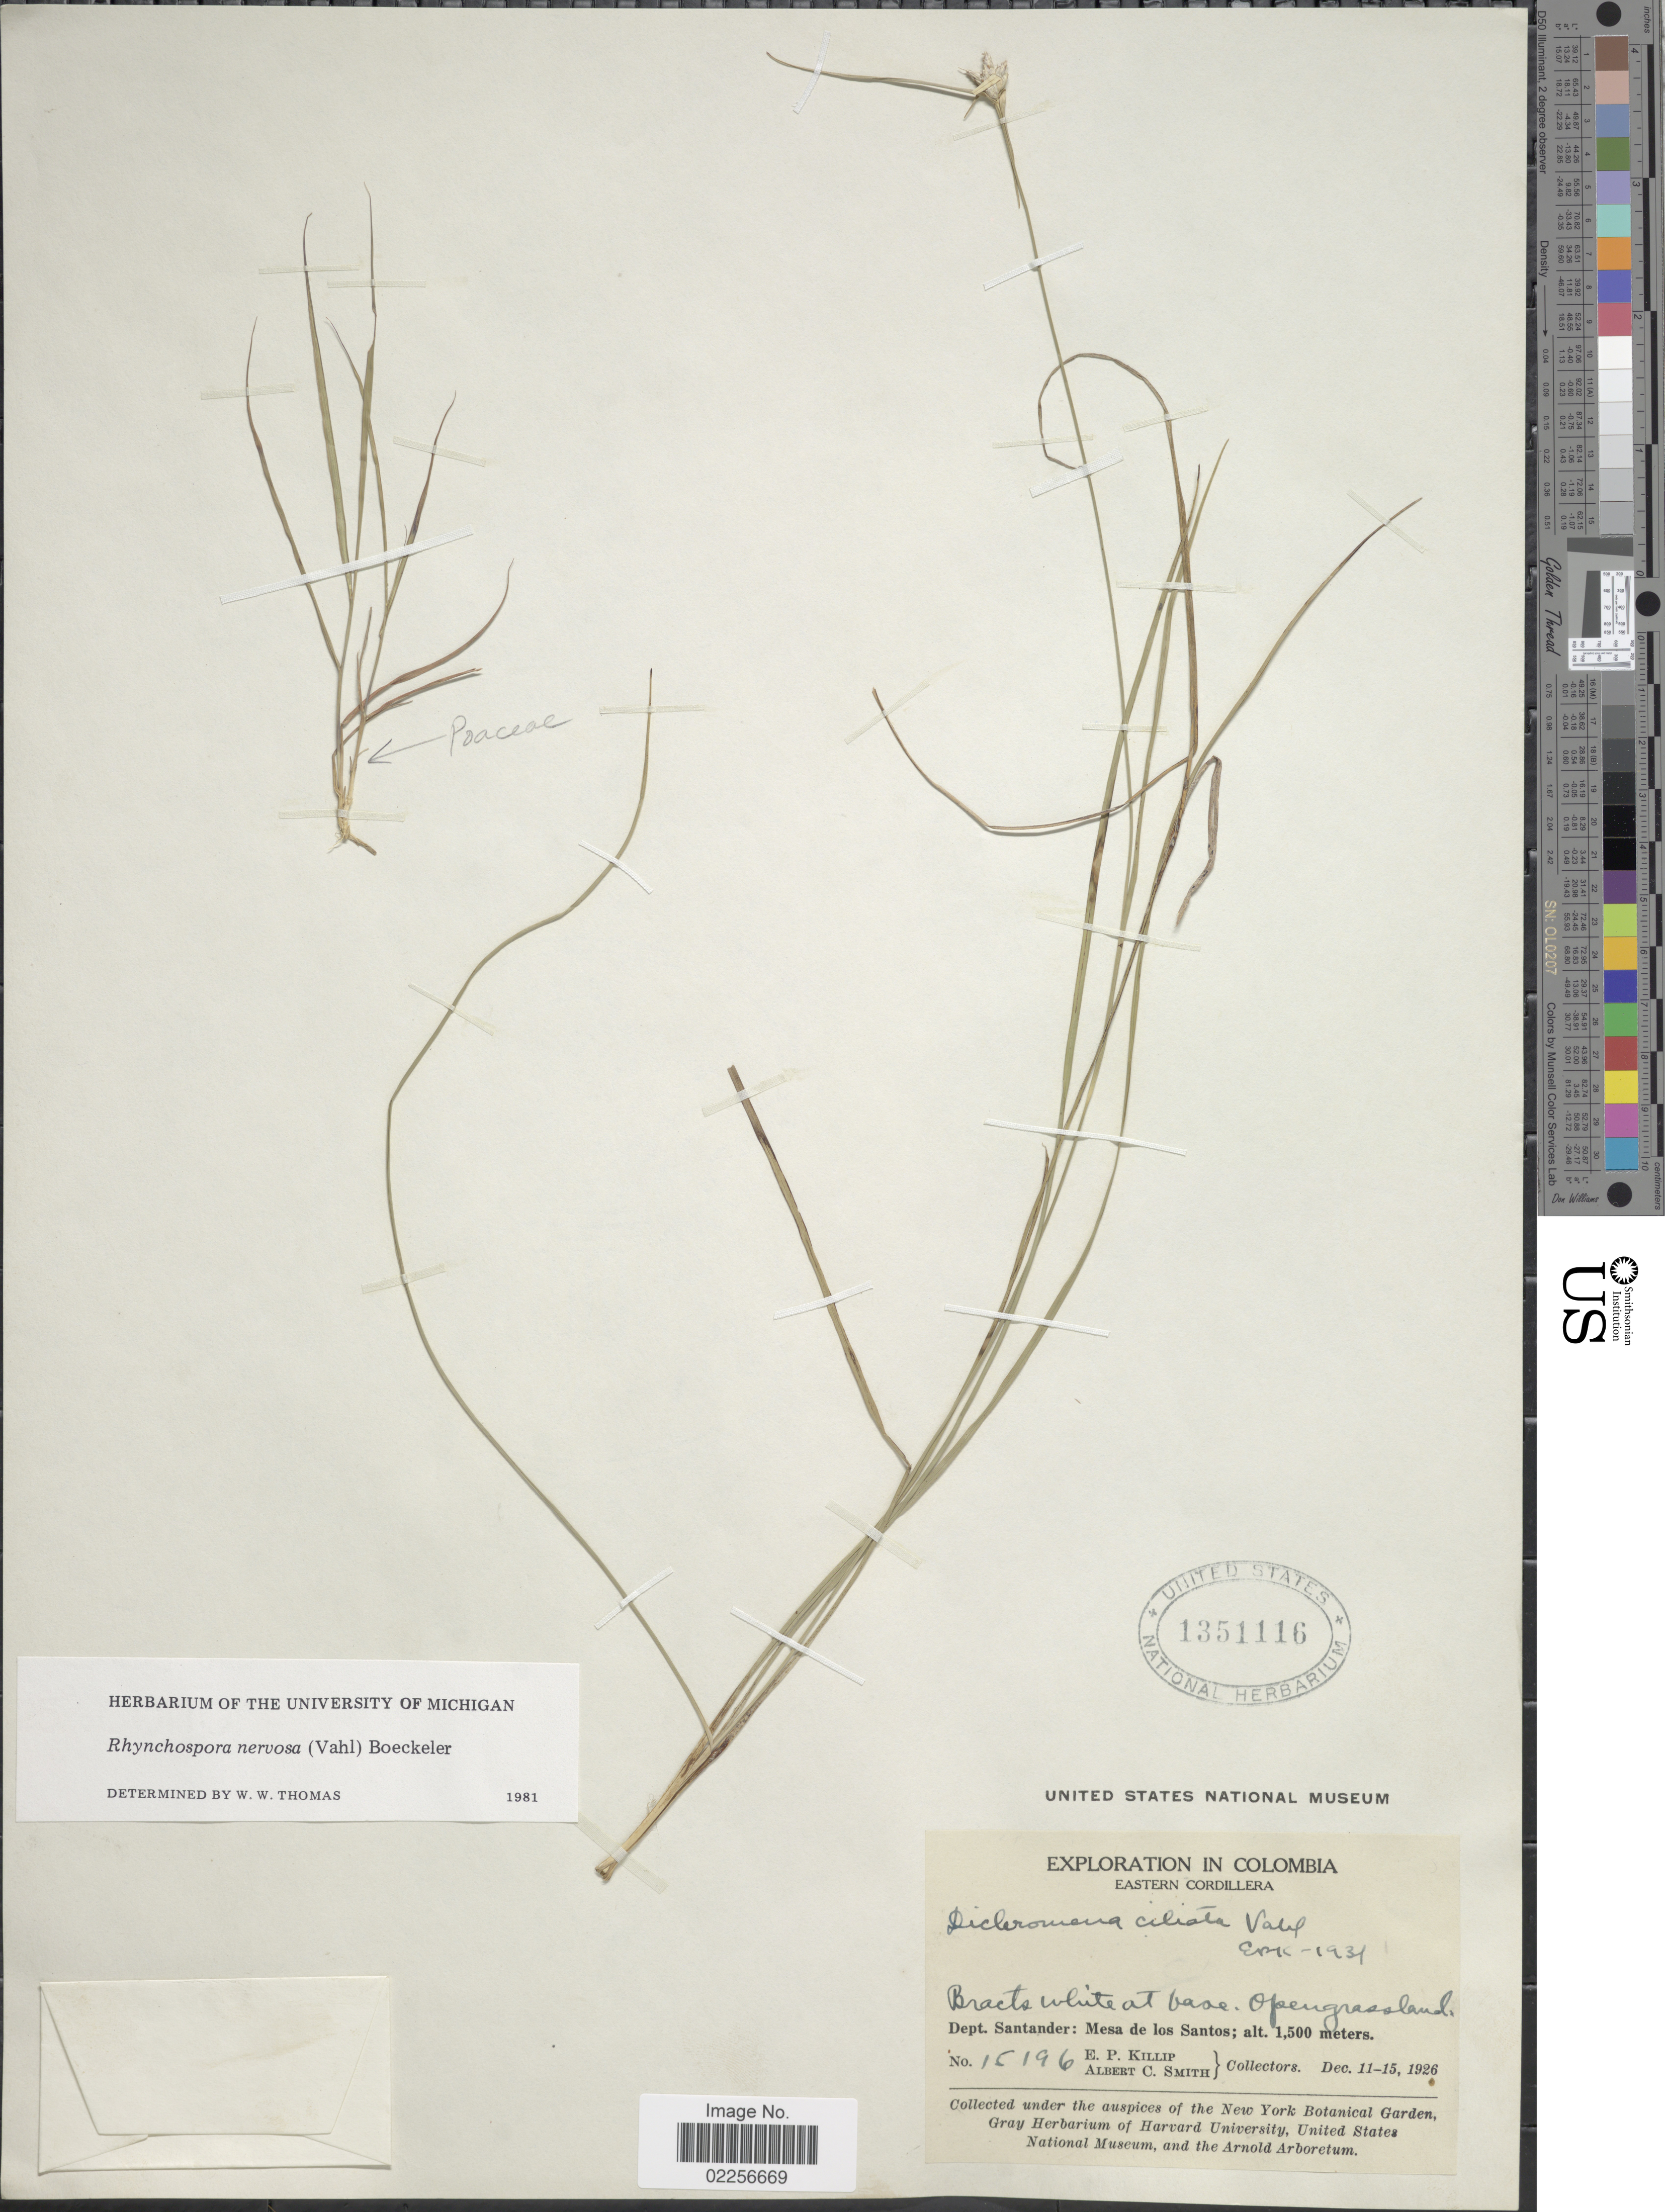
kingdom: Plantae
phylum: Tracheophyta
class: Liliopsida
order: Poales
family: Cyperaceae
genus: Rhynchospora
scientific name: Rhynchospora nervosa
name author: (Vahl) Boeckeler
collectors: E. P. Killip & A. C. Smith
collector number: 15196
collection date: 1926-12-11/1926-12-15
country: Colombia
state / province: Santander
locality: Eastern Cordillera, Mesa de los Santos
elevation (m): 1500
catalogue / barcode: US 1351116